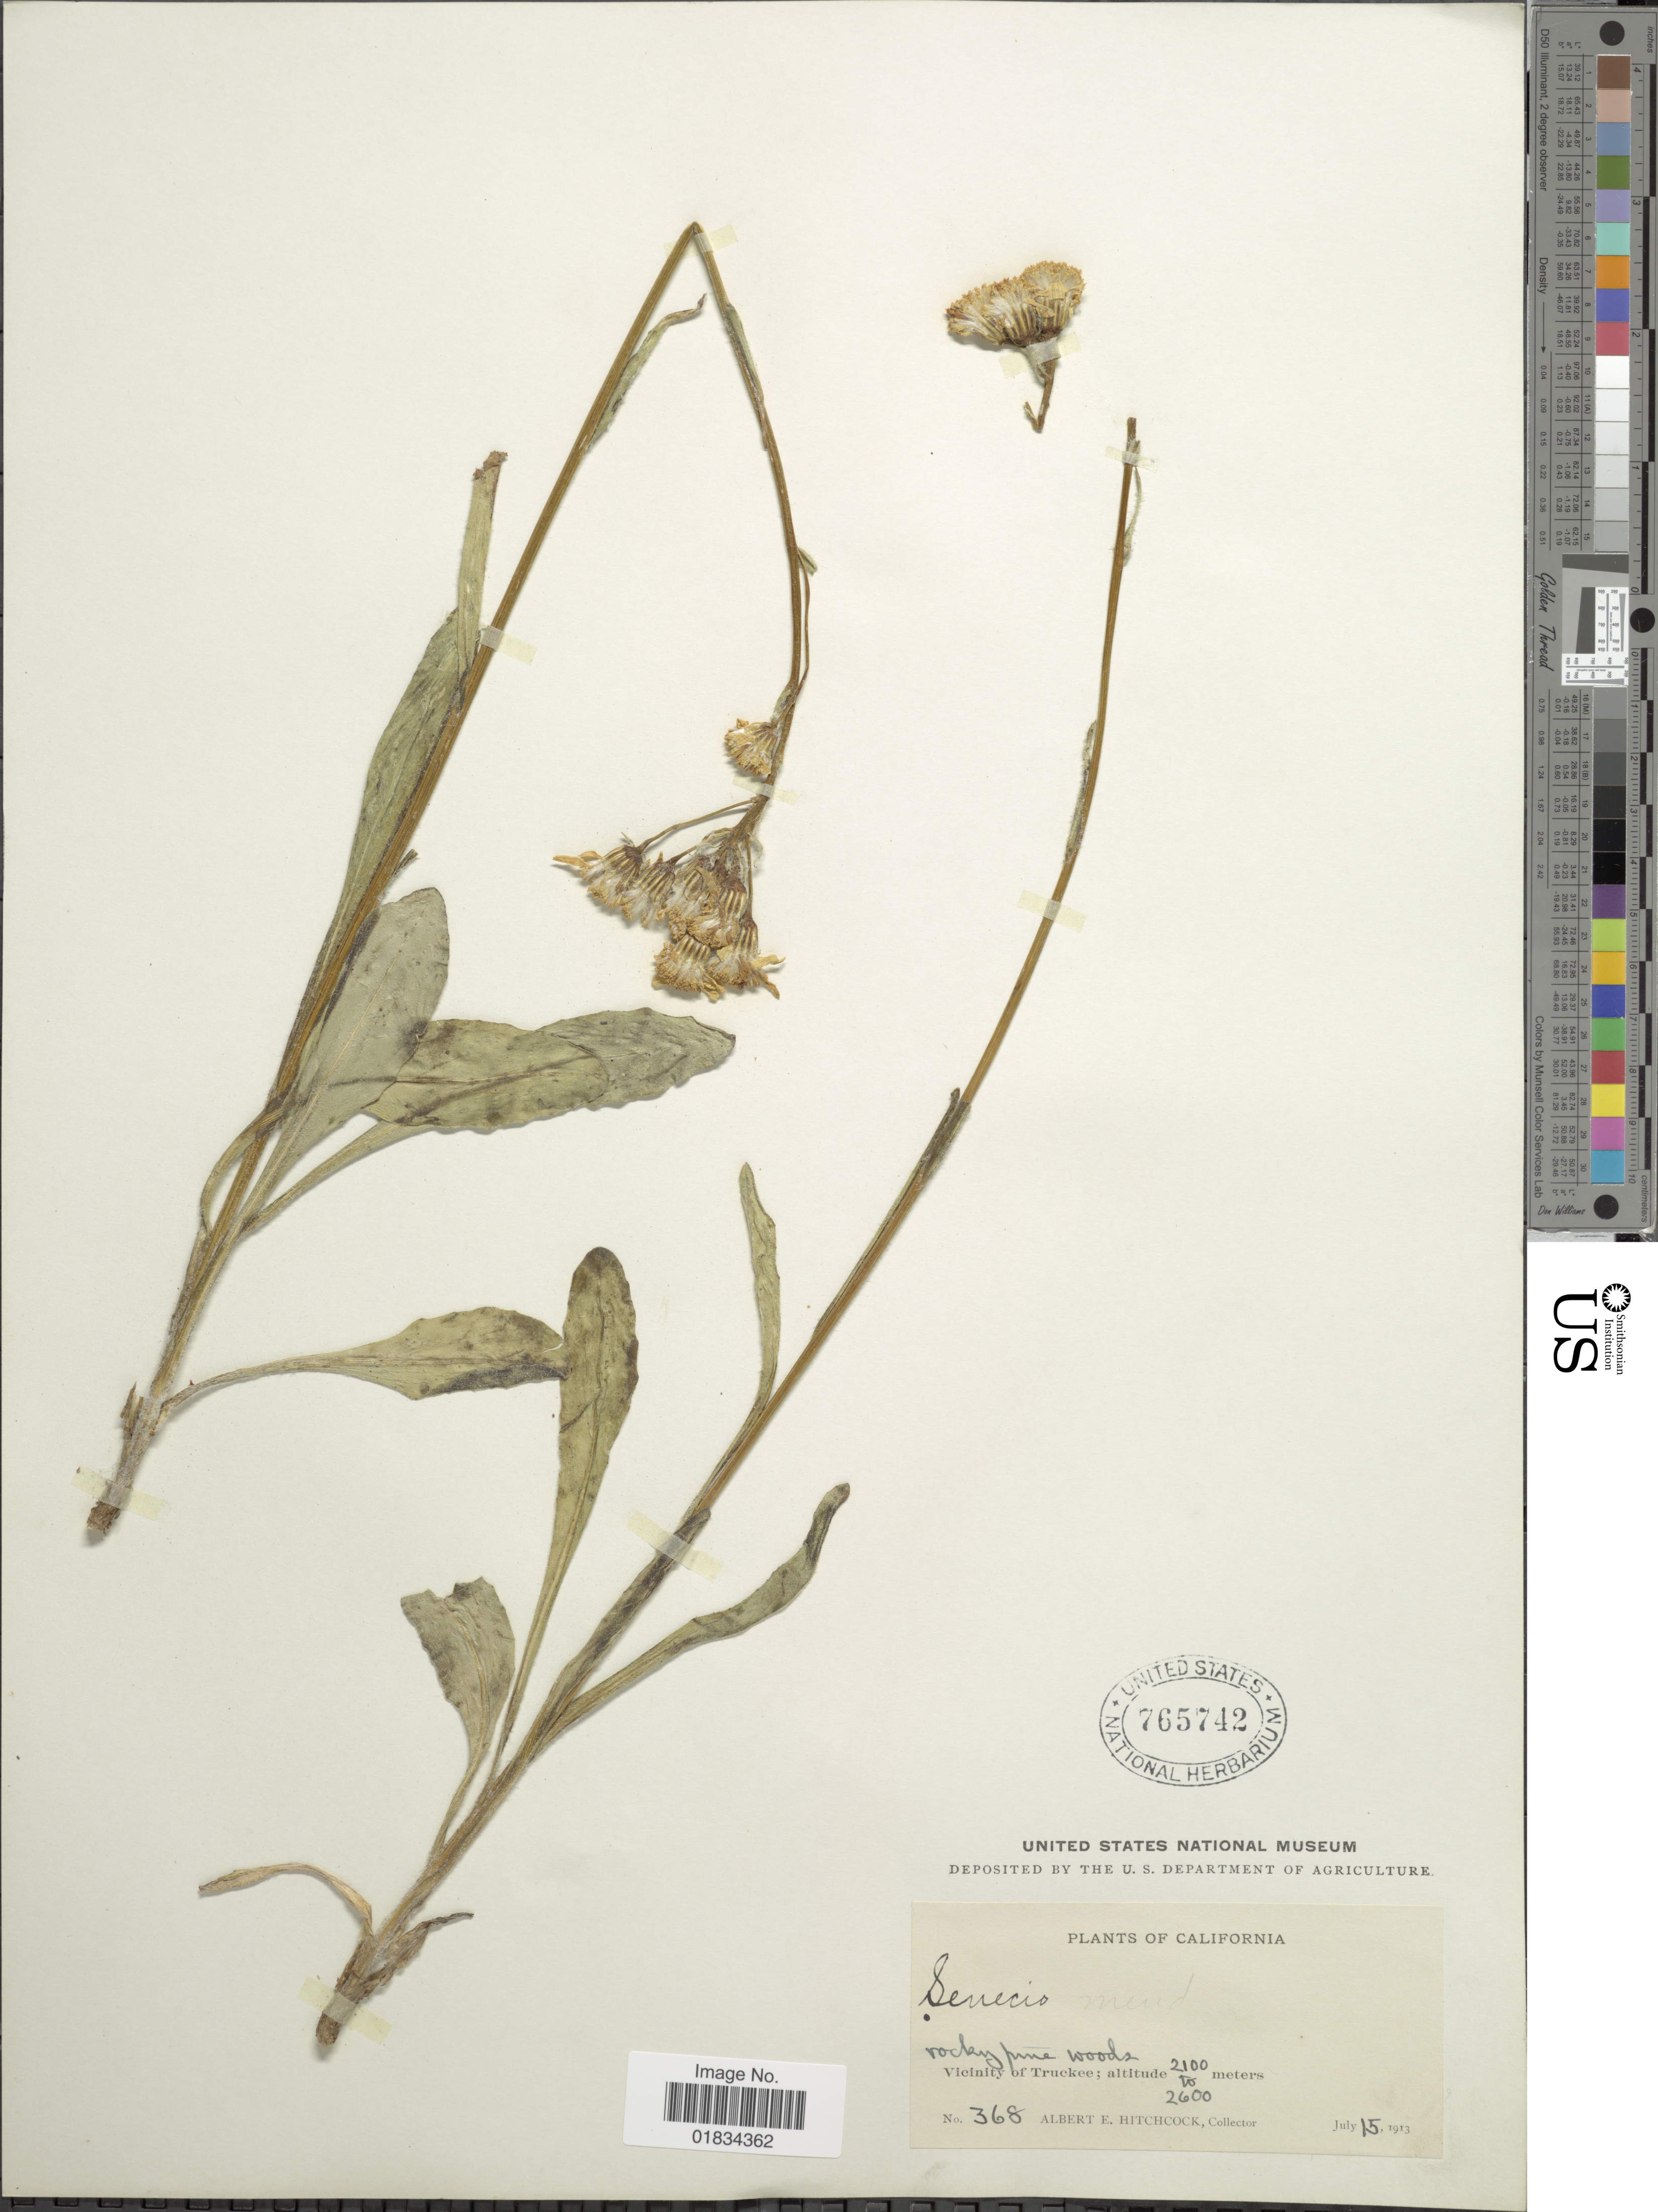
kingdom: Plantae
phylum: Tracheophyta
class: Magnoliopsida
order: Asterales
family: Asteraceae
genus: Senecio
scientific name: Senecio integerrimus var. major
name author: (A. Gray) Cronq.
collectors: A. Hitchcock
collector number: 368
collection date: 1913-07-15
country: United States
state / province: California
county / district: Nevada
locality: Vicinity of Truckee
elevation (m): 2100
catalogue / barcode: US 765742